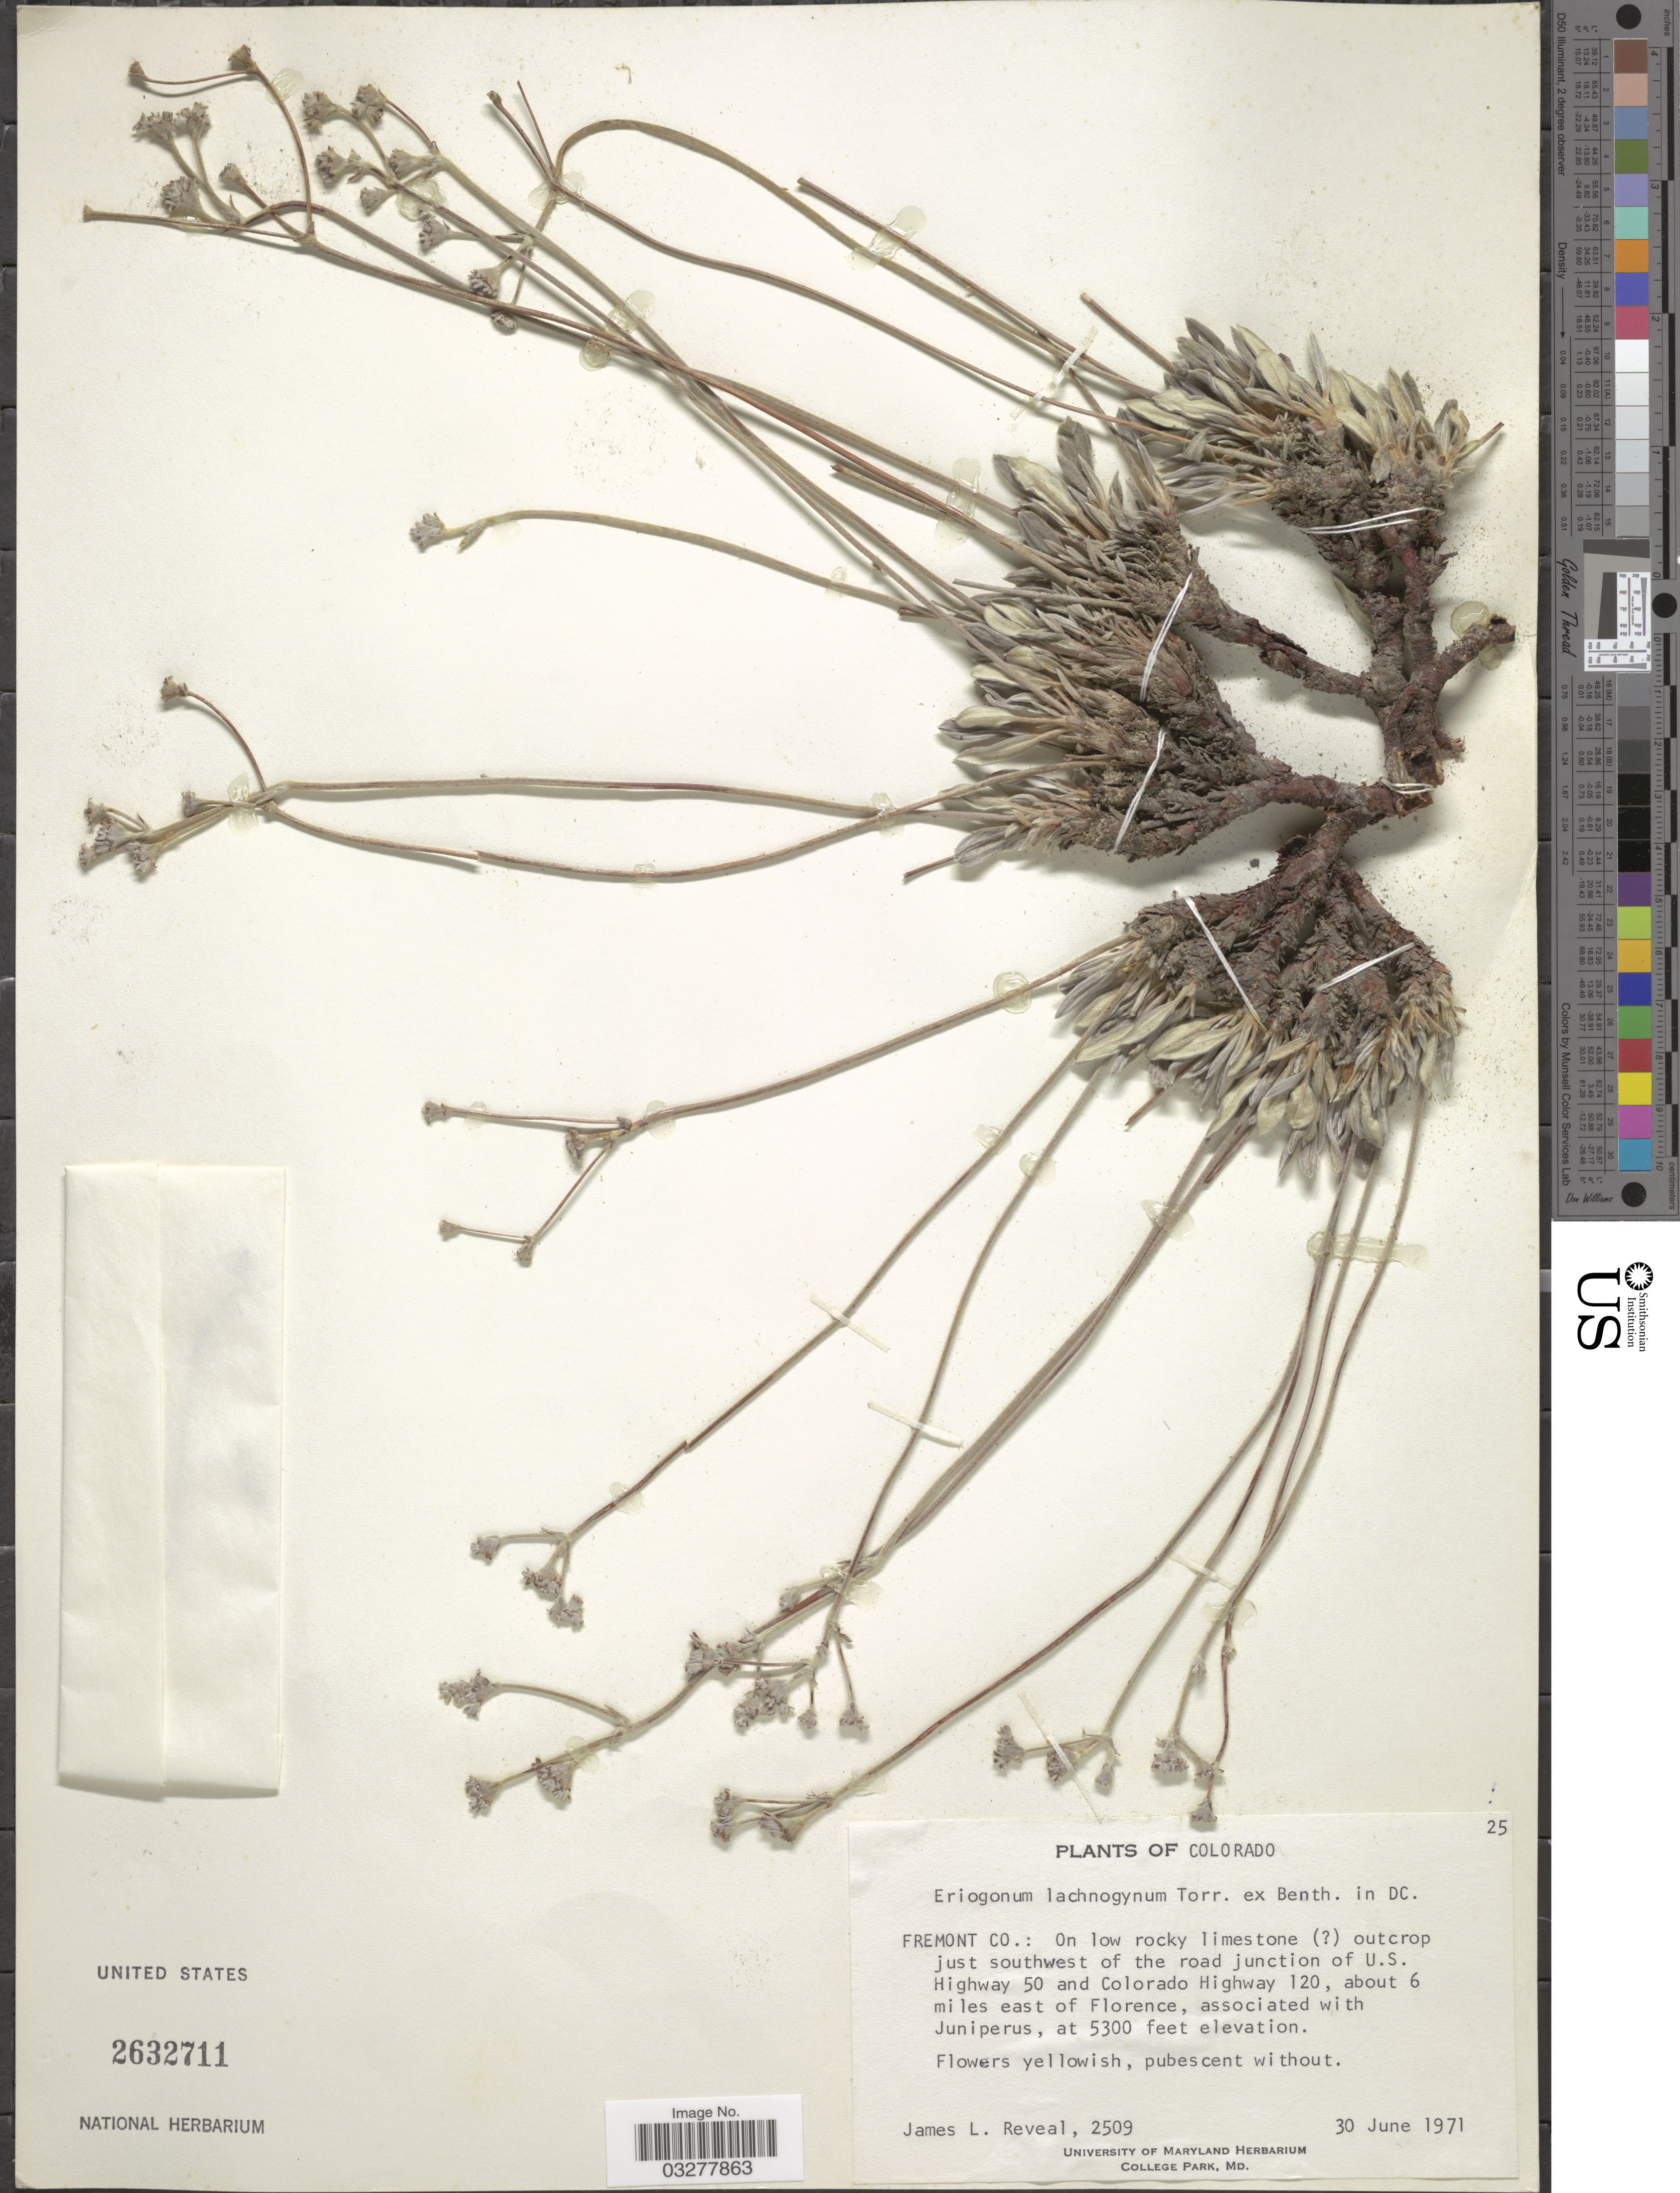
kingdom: Plantae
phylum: Tracheophyta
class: Magnoliopsida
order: Caryophyllales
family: Polygonaceae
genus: Eriogonum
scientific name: Eriogonum lachnogynum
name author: Torr. ex Benth.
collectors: J. L. Reveal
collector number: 2509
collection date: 1971-06-30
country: United States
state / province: Colorado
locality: Fremont Co.: southwest of the road junction of U.S. Highway 50 and Colorado Highway 120, about 6 miles east of Florence.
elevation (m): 1615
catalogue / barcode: US 2632711